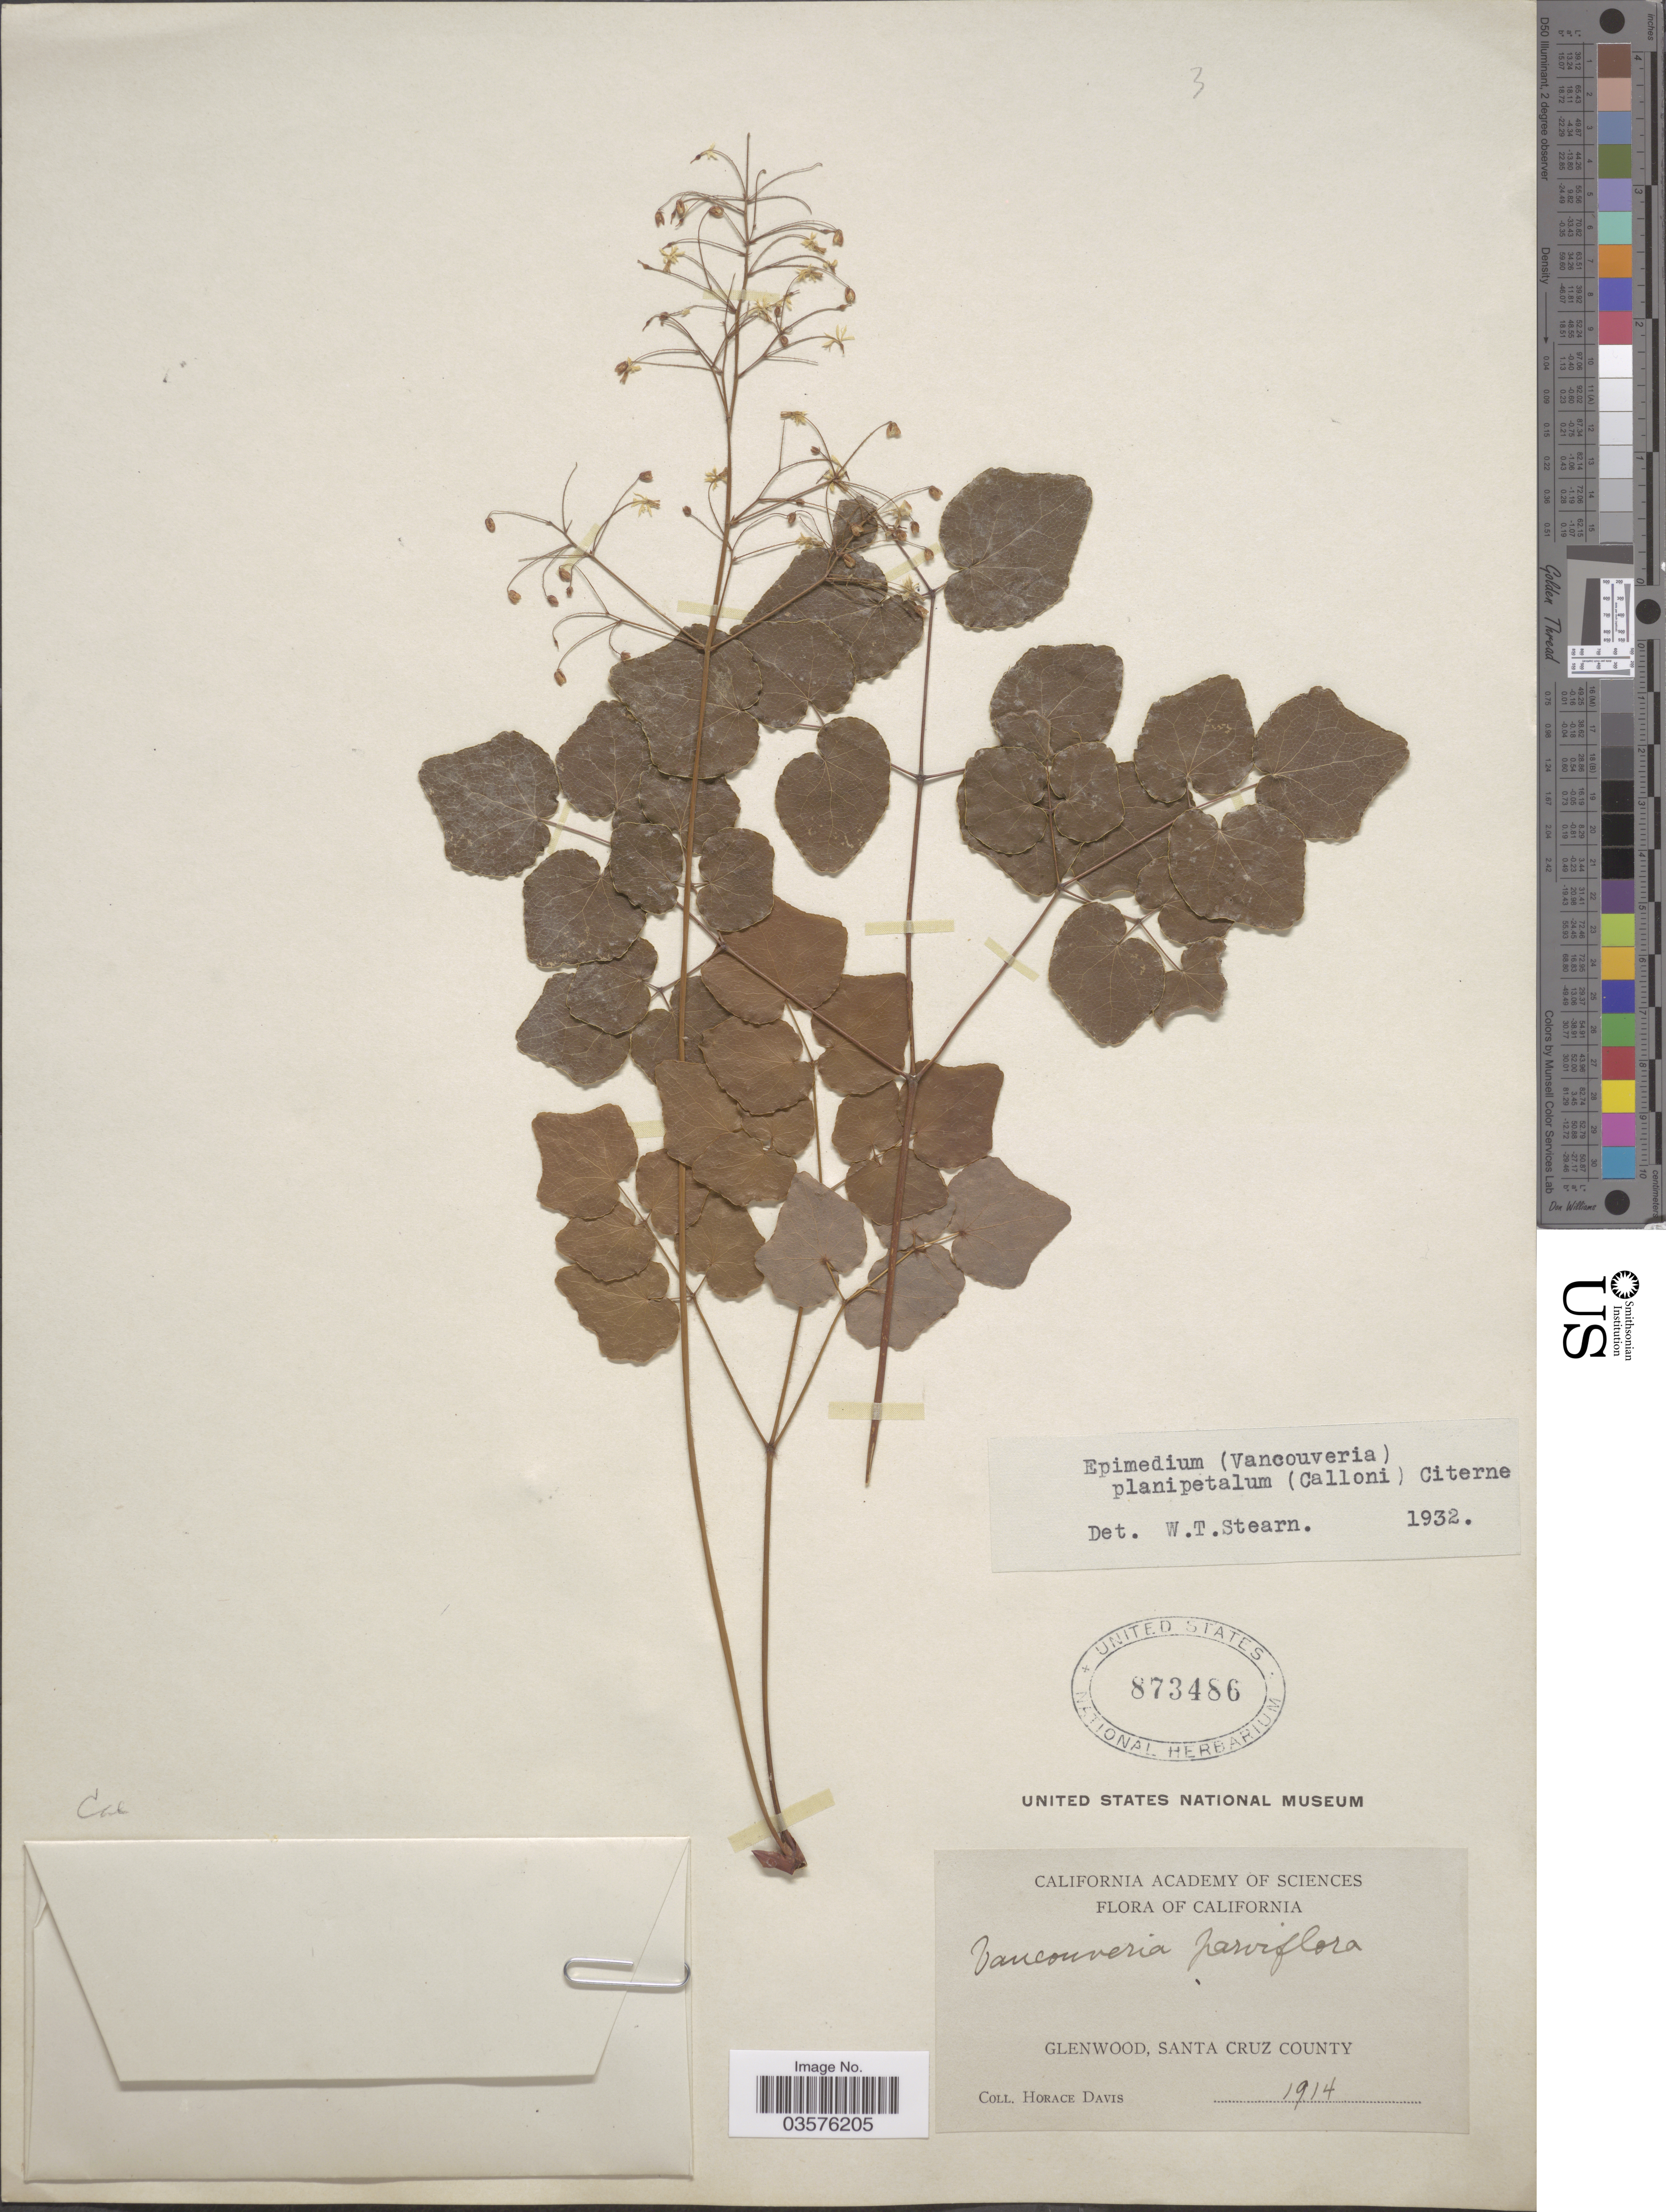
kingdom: Plantae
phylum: Tracheophyta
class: Magnoliopsida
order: Ranunculales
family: Berberidaceae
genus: Vancouveria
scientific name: Vancouveria planipetala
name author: Calloni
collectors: H. Davis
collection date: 1914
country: United States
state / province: California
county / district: Santa Cruz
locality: Glenwood, Santa Cruz County.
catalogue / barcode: US 873486